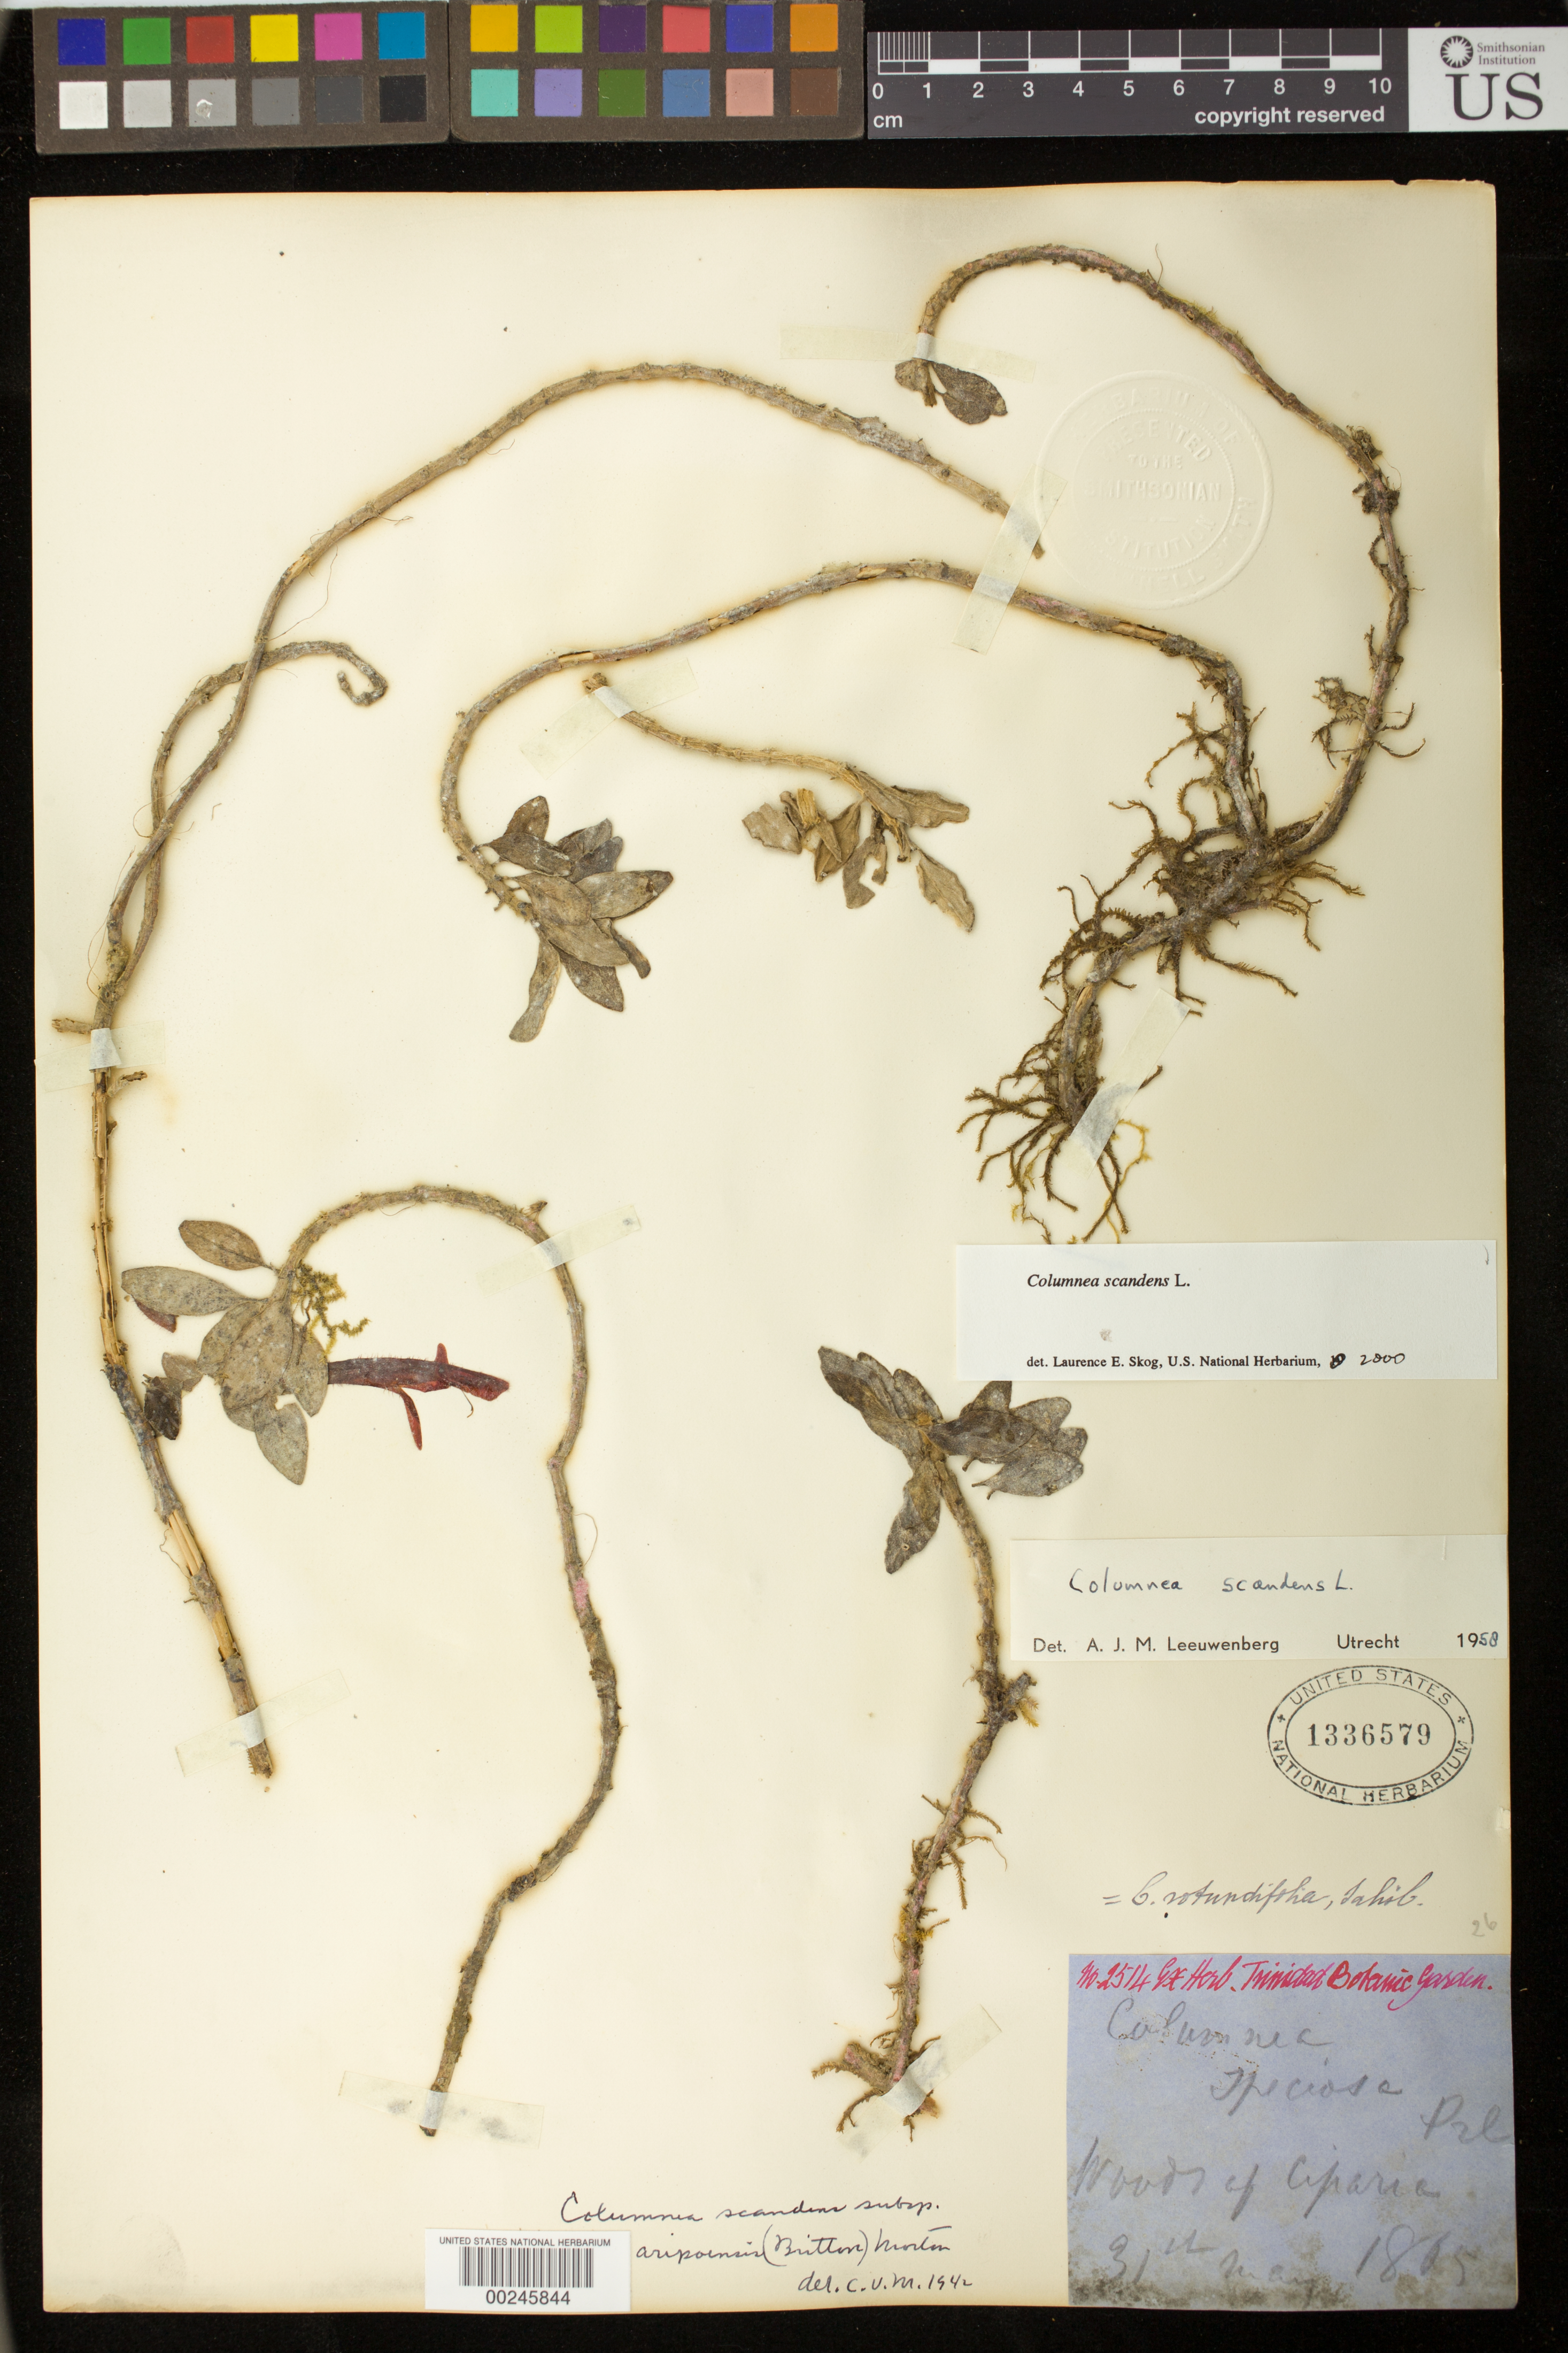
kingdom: Plantae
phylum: Tracheophyta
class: Magnoliopsida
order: Lamiales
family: Gesneriaceae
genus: Columnea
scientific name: Columnea scandens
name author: L.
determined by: Skog, Laurence E.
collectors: ex herb. Trinius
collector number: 2514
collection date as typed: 31 May 1865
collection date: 1865-05-31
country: Trinidad and Tobago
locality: Woods of [Ciparia? Aparia?]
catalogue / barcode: US 1336579